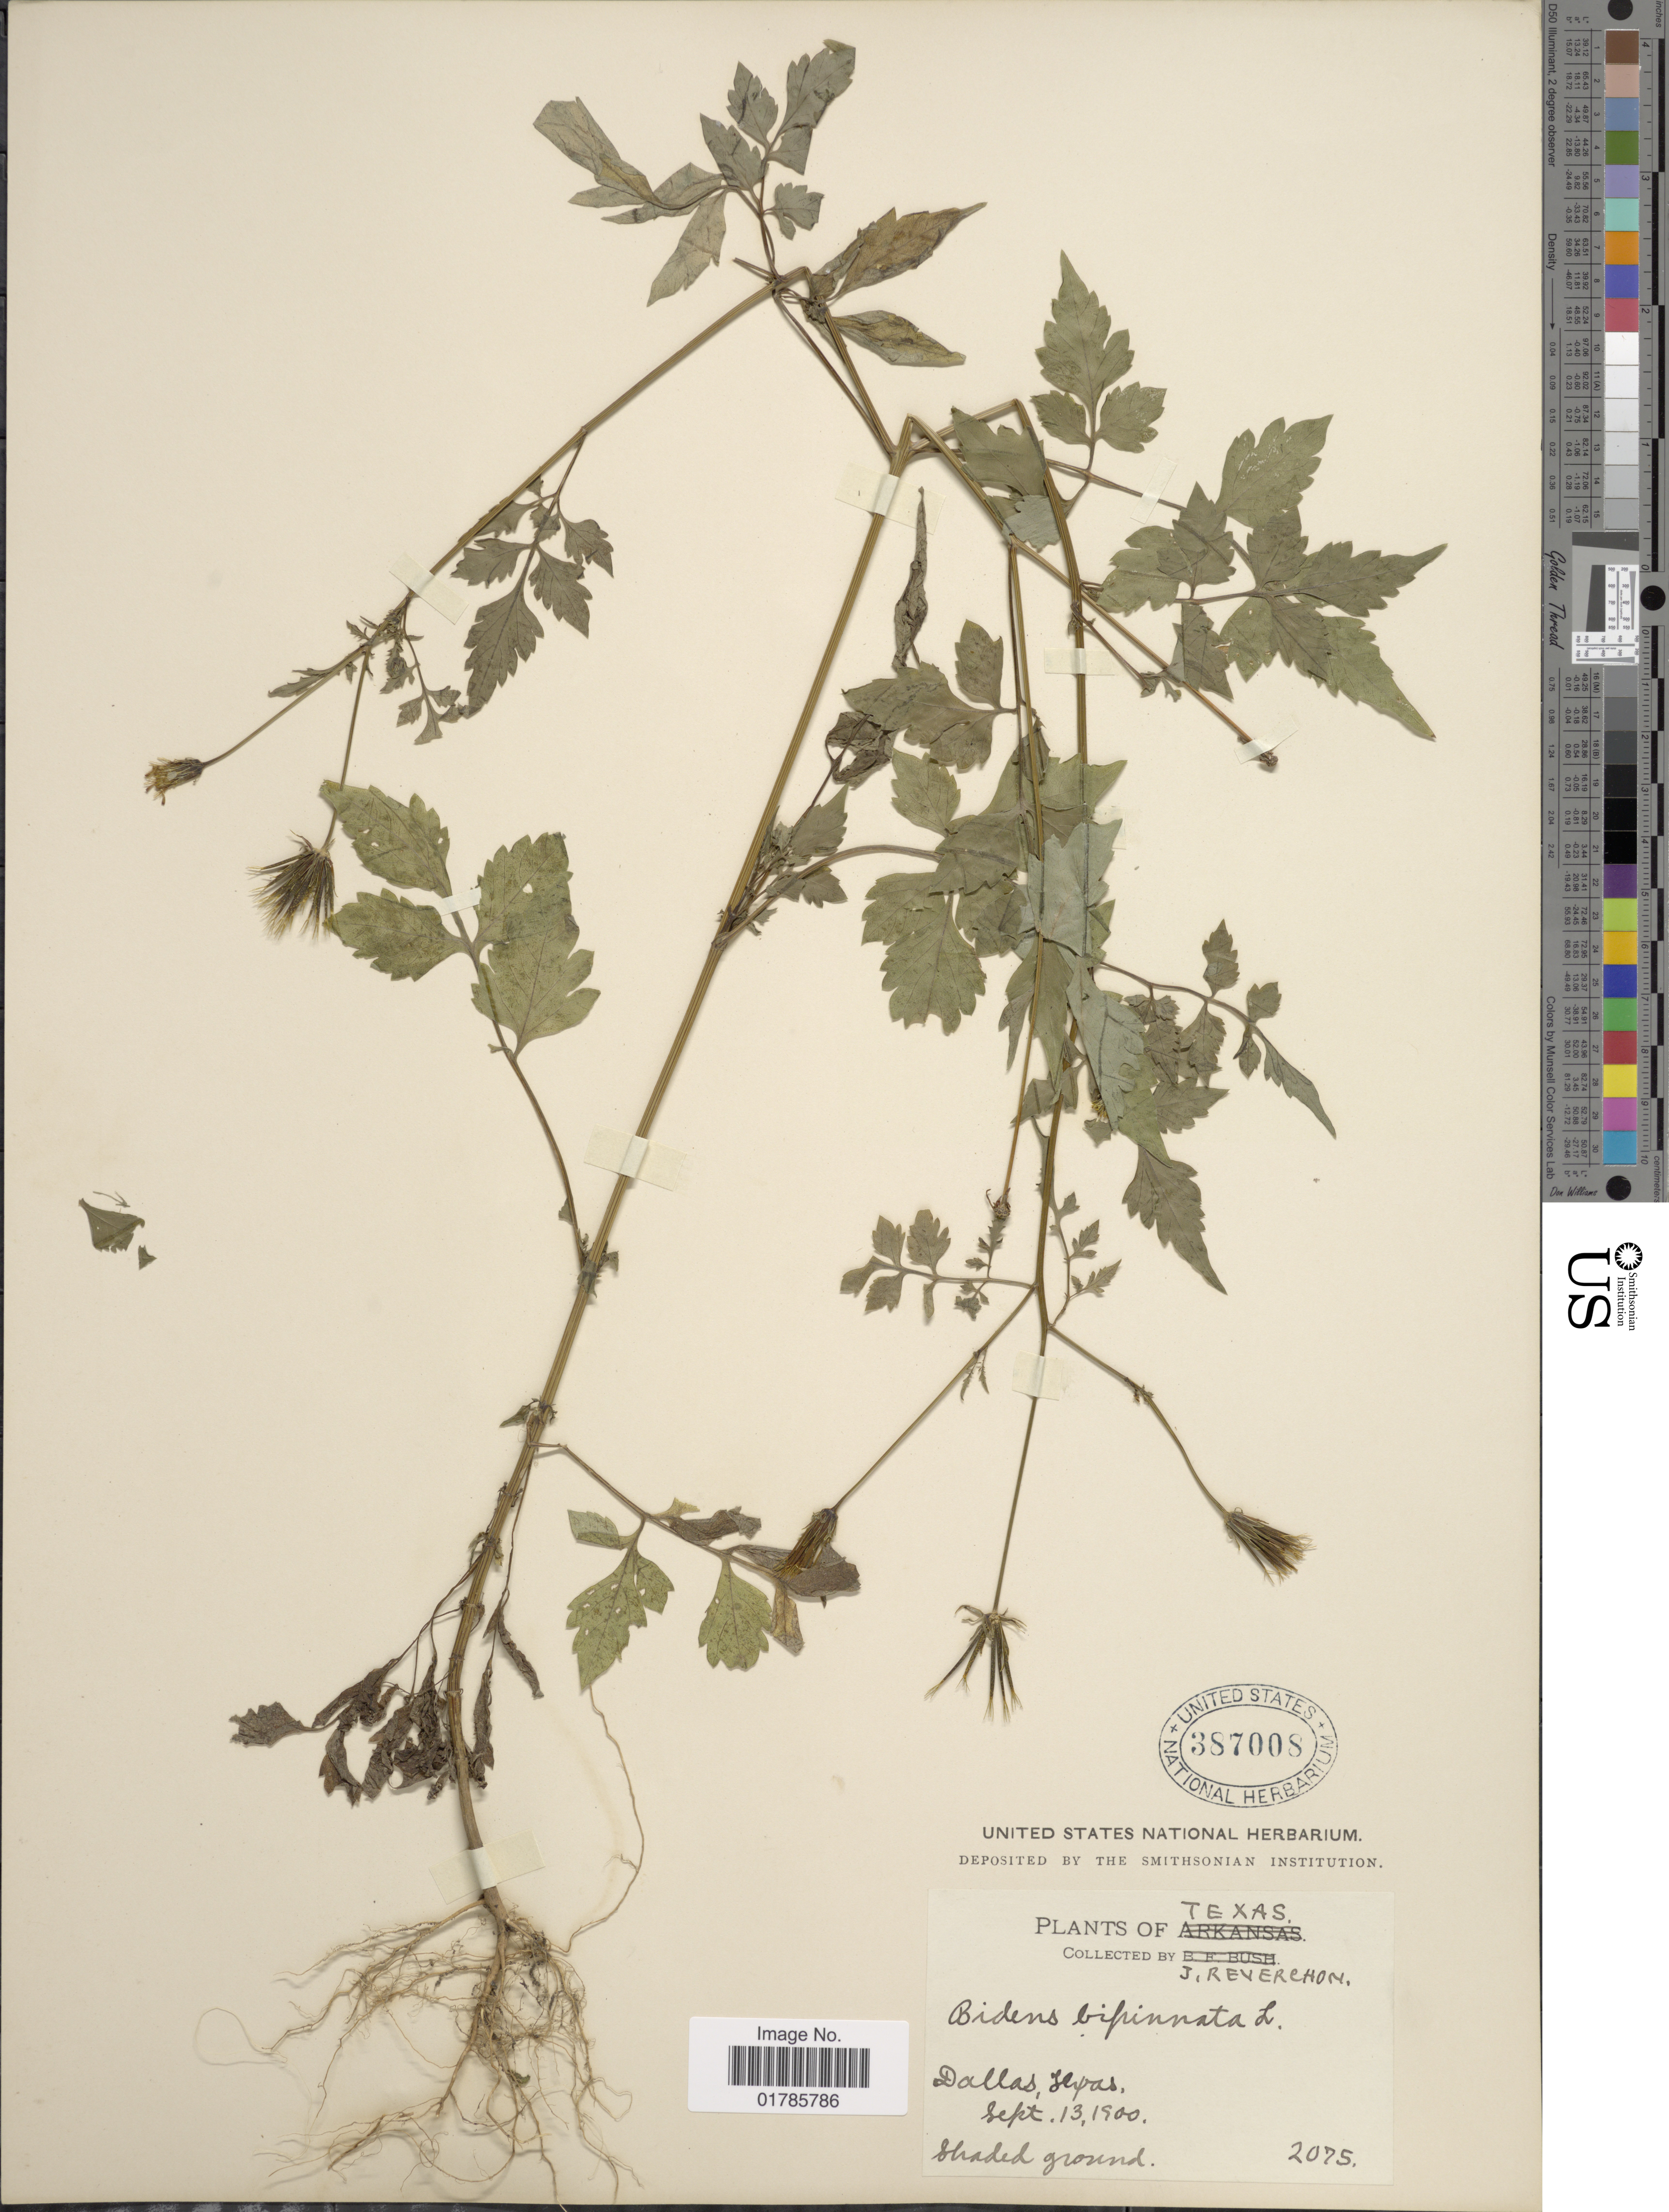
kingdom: Plantae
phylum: Tracheophyta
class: Magnoliopsida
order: Asterales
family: Asteraceae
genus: Bidens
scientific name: Bidens bipinnata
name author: L.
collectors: J. Reverchon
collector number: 2075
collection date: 1900-09-13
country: United States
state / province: Texas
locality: Dallas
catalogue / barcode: US 387008